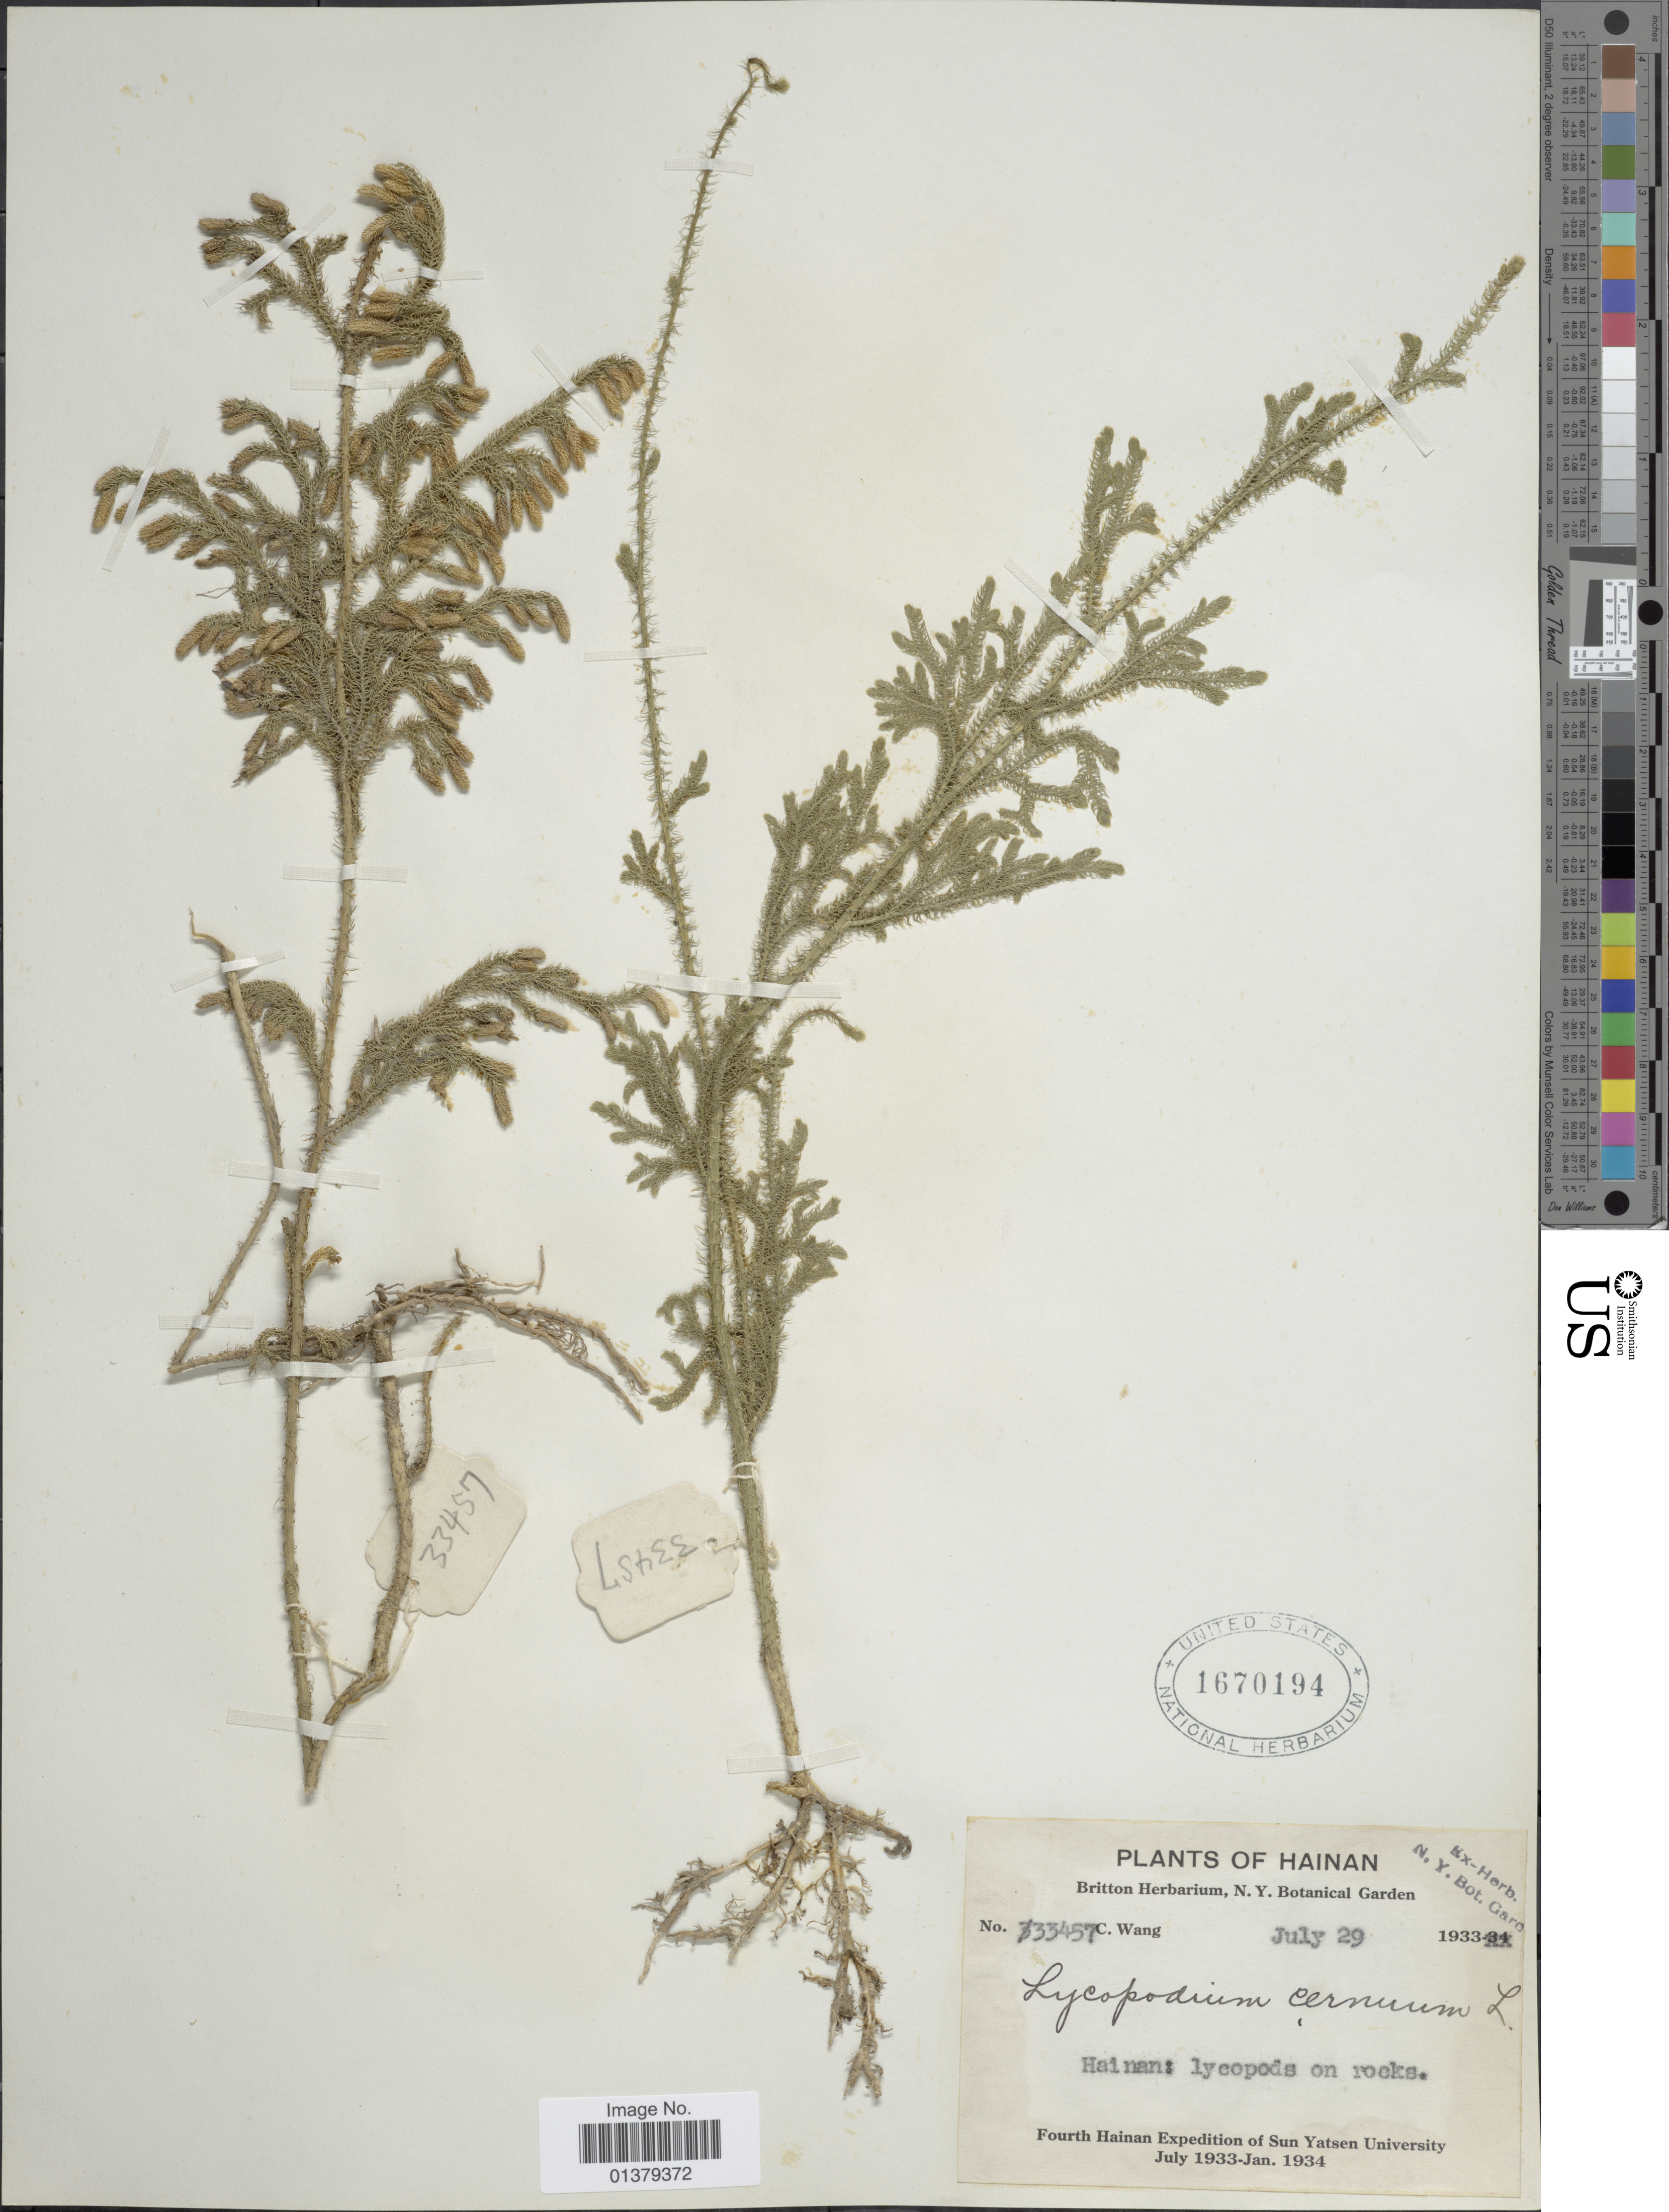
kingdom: Plantae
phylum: Tracheophyta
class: Lycopodiopsida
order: Lycopodiales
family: Lycopodiaceae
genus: Palhinhaea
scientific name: Palhinhaea cernua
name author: (L.) Vasc. & Franco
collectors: C. Wang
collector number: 33457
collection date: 1933-07-29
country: China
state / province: Hainan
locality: Lycopods on rocks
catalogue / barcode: US 1670194